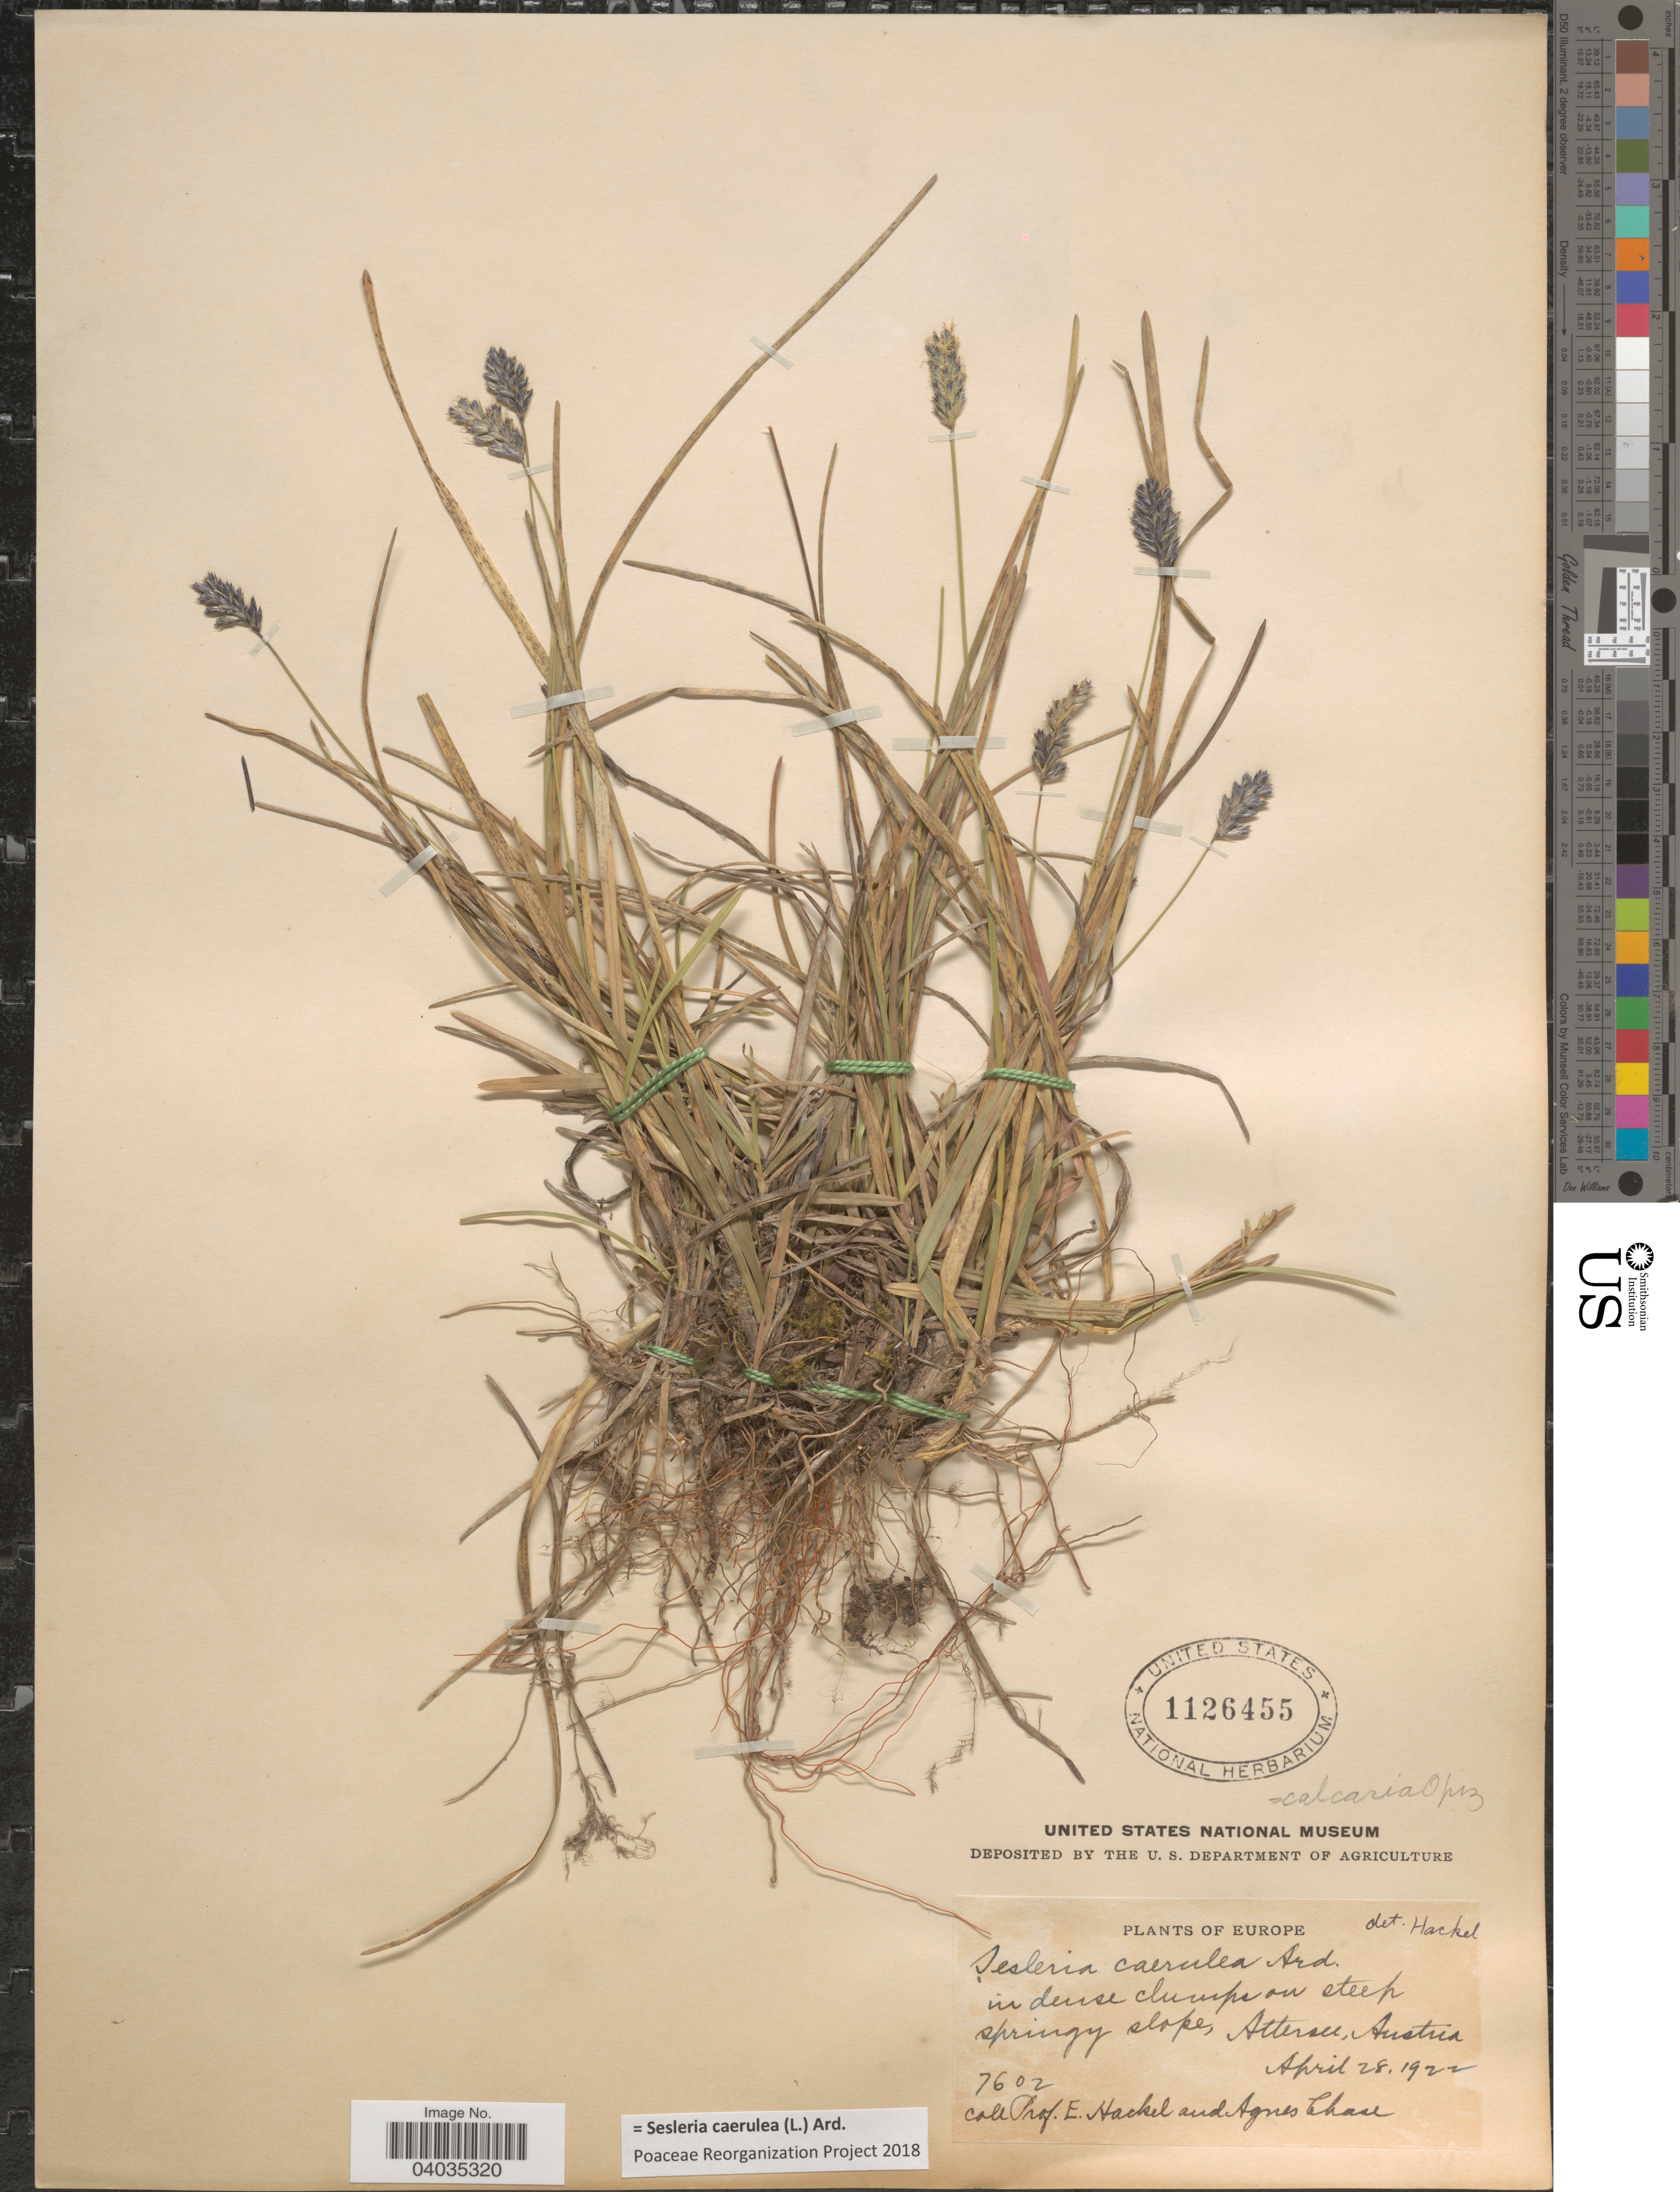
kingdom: Plantae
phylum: Tracheophyta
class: Liliopsida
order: Poales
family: Poaceae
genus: Sesleria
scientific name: Sesleria caerulea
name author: (L.) Ard.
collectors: E. Hackel & A. Chase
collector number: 7602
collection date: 1922-04-28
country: Austria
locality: Attersee.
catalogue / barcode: US 1126455